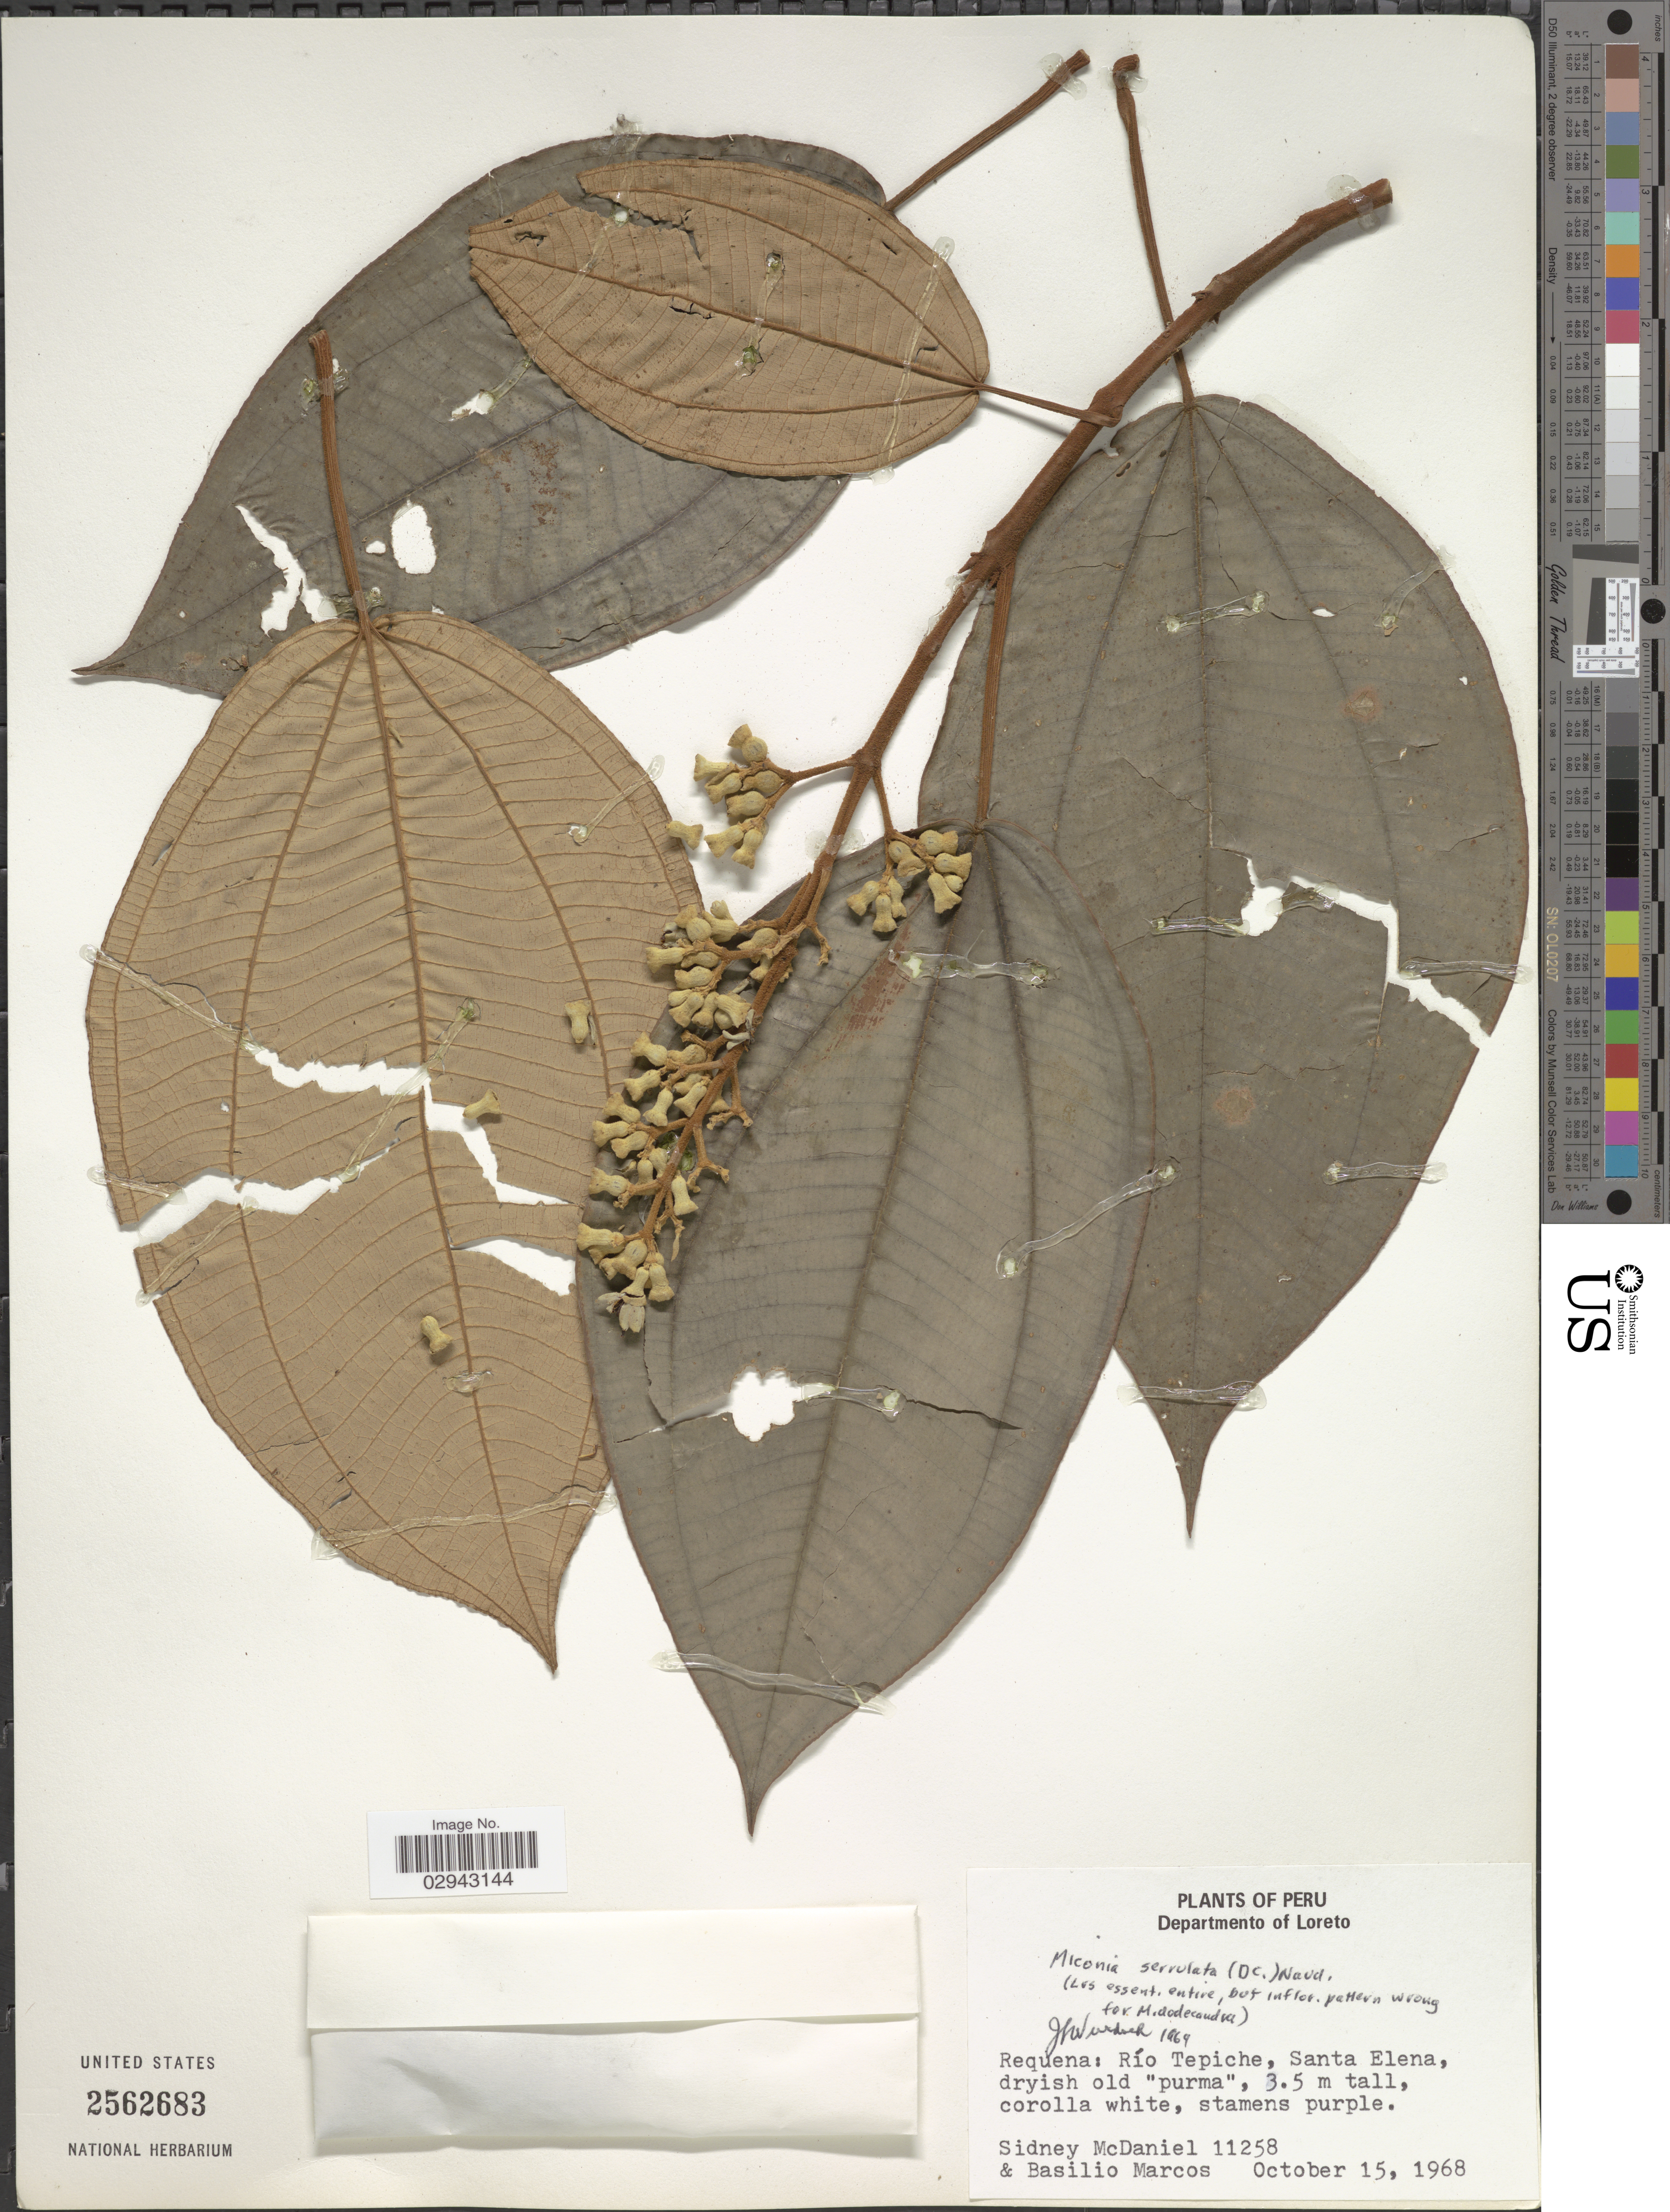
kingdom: Plantae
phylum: Tracheophyta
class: Magnoliopsida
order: Myrtales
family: Melastomataceae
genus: Miconia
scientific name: Miconia serrulata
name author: (DC.) Naudin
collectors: S. McDaniel & B. Marcos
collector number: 11258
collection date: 1968-10-15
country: Peru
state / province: Loreto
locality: Departamento of Loreto. Requena: Río Tepiche, Santa Elena.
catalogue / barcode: US 2562683